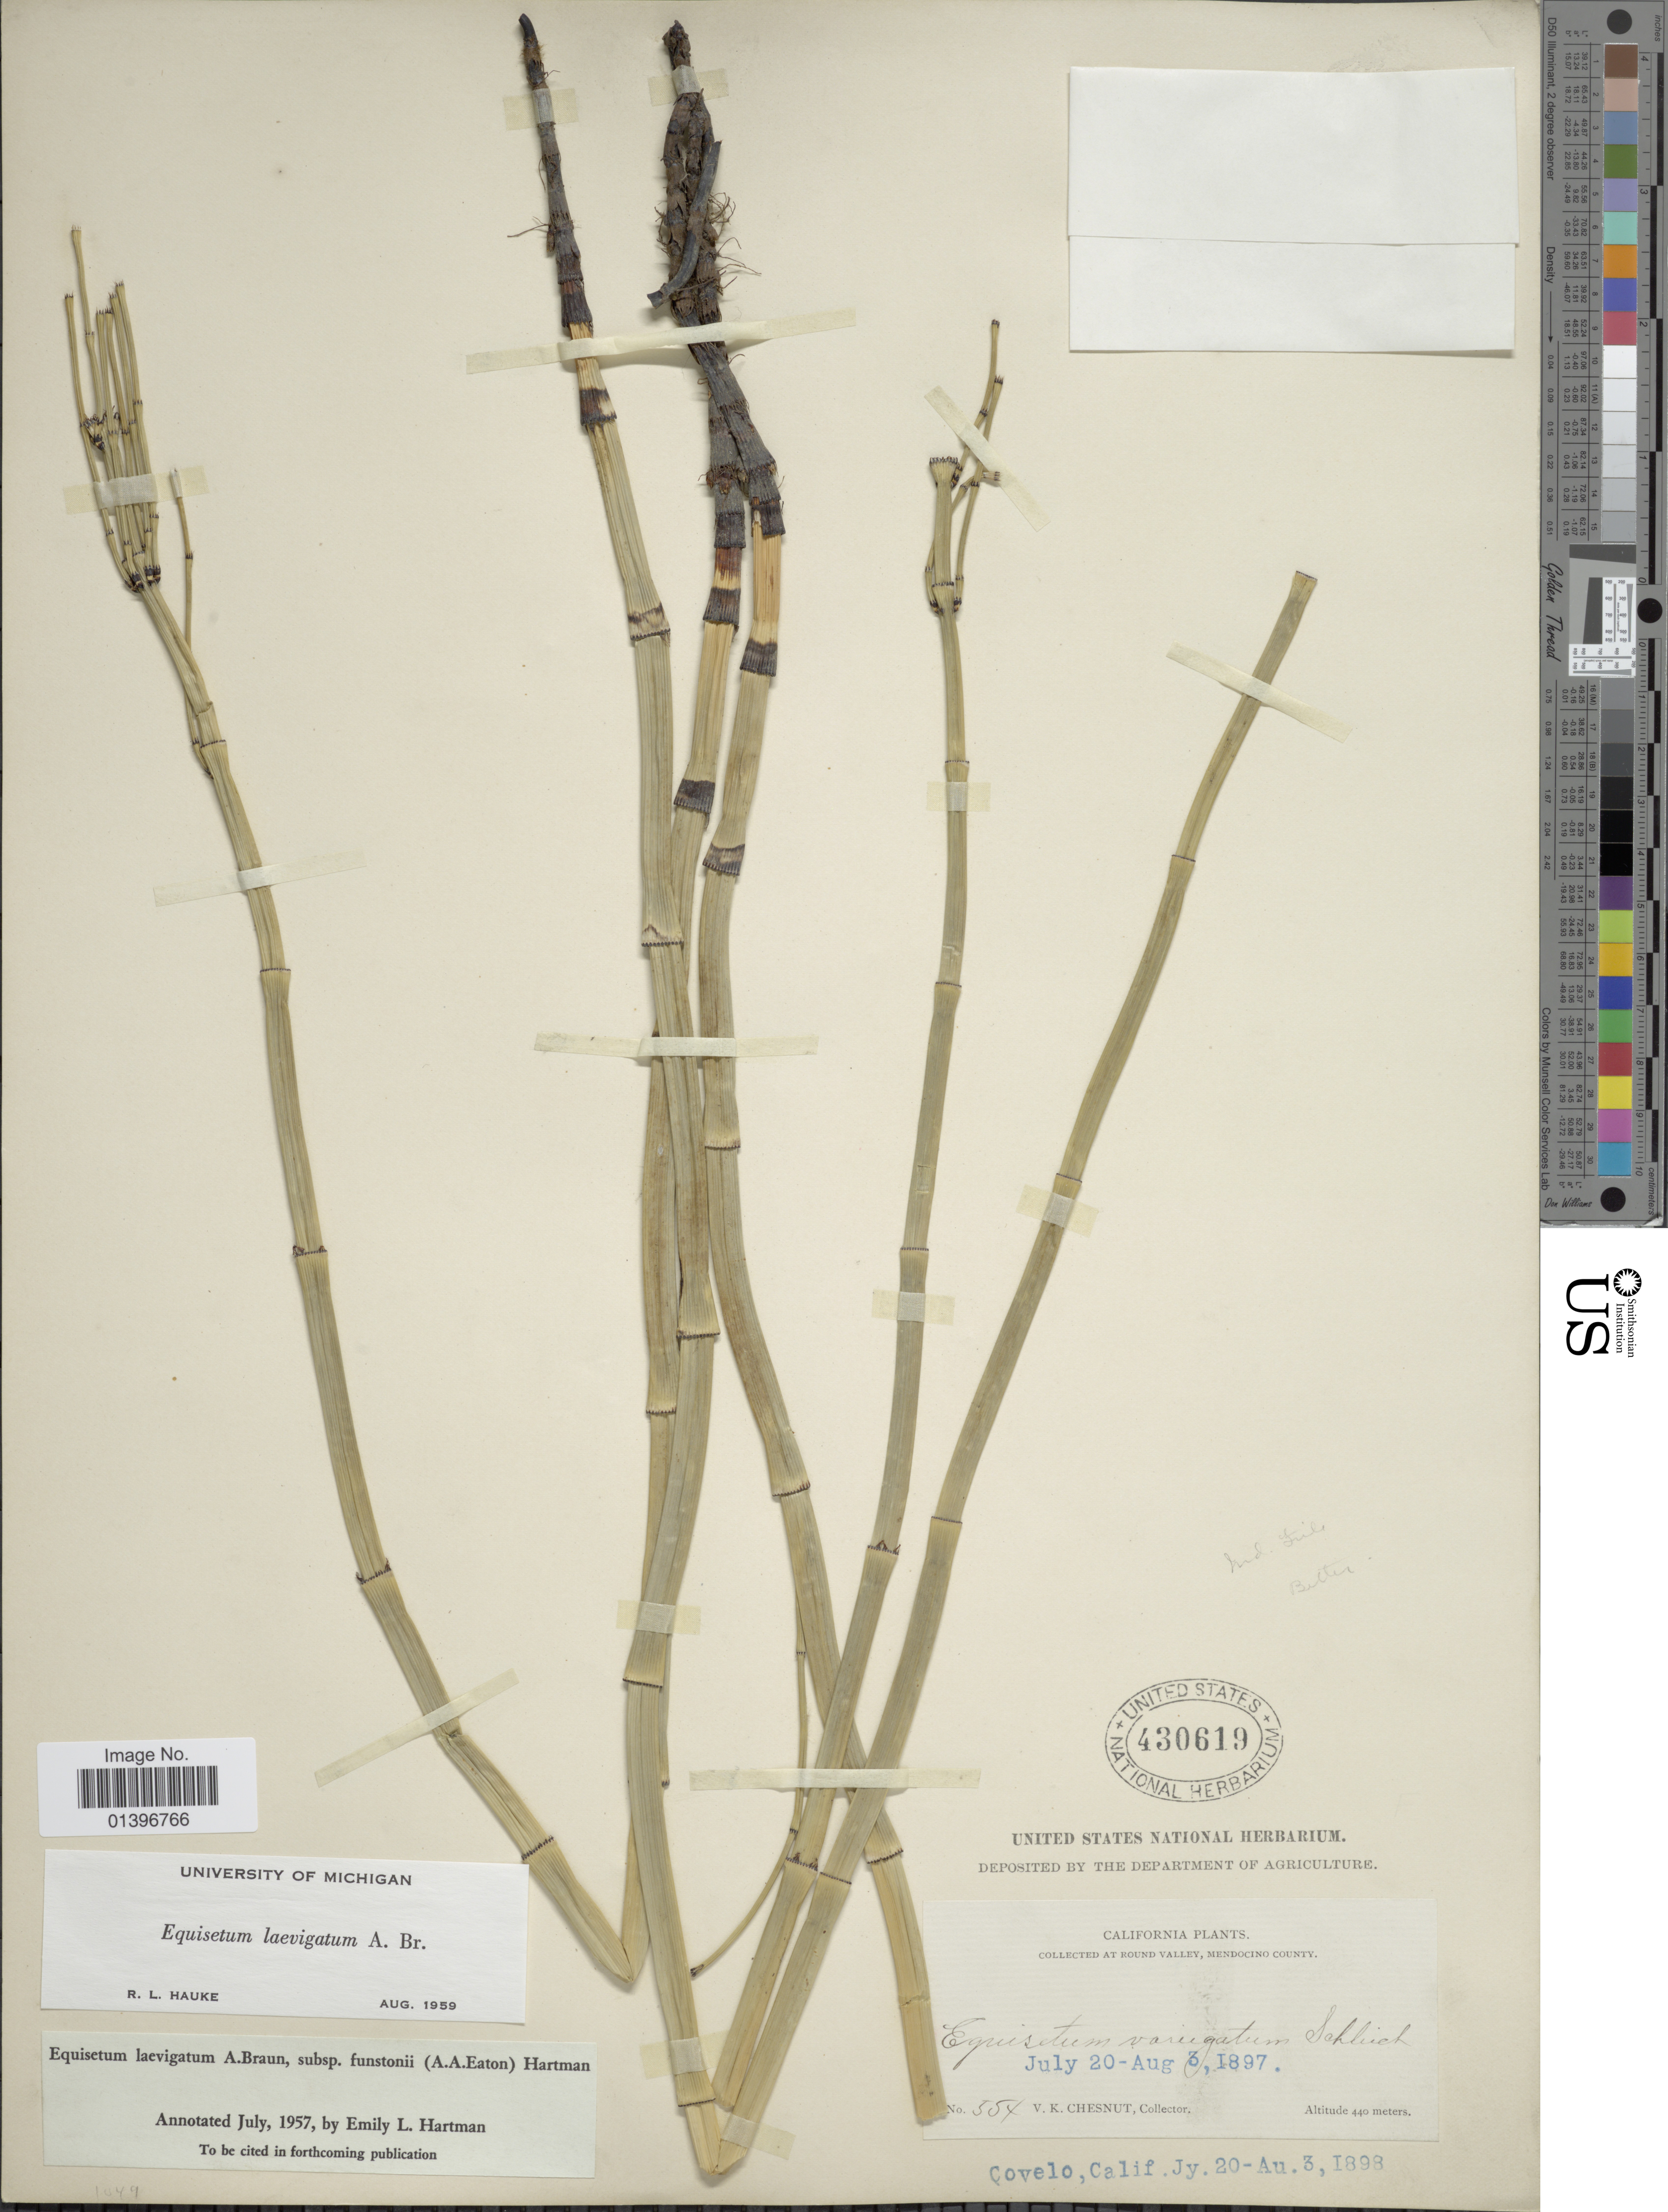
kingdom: Plantae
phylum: Tracheophyta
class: Polypodiopsida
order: Equisetales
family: Equisetaceae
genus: Equisetum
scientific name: Equisetum laevigatum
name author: A. Braun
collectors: V. Chesnut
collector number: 554*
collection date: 1897-07-20/1897-08-03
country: United States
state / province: California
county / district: Mendocino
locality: At Round Valley, Mendocino County.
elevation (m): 440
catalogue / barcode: US 430619